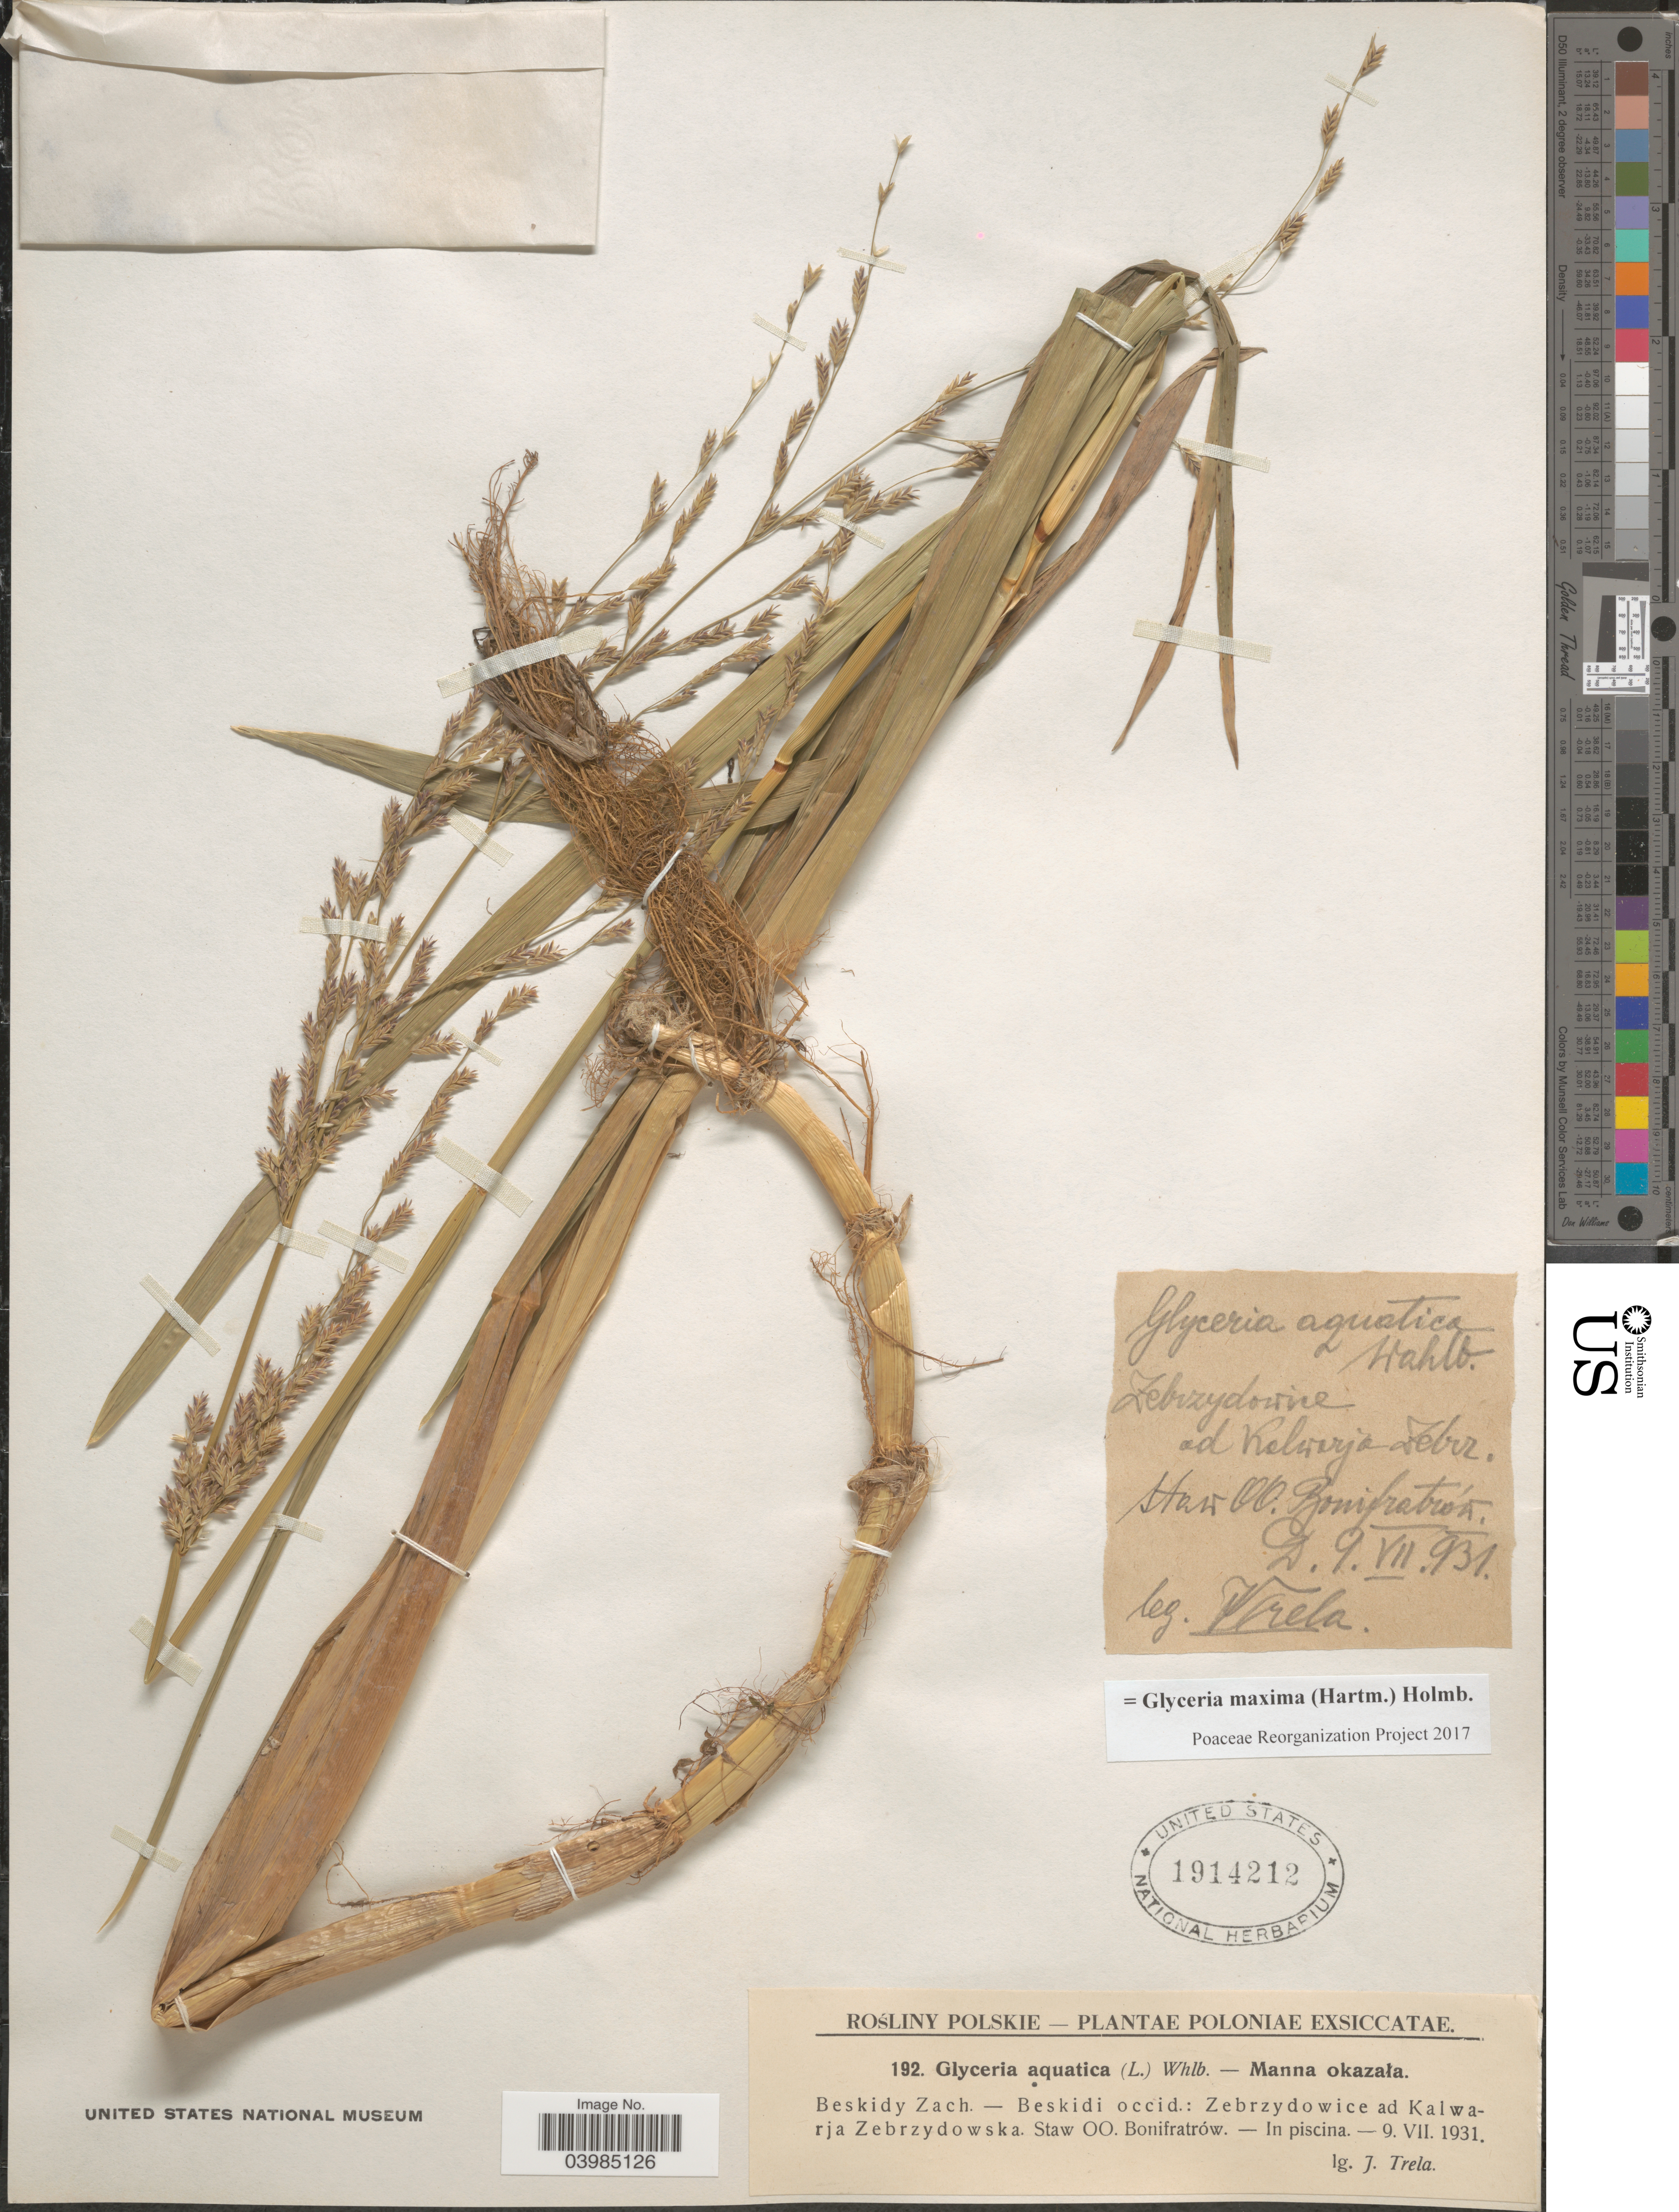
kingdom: Plantae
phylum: Tracheophyta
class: Liliopsida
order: Poales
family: Poaceae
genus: Glyceria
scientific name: Glyceria maxima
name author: (Hartm.) Holmb.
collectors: J. Trela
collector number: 192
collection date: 1931-07-09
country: Poland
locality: Poloniae. Beskidy Zach.- Beskidi occid.: Zebrzydowice ad Kalwarja Zebrzydowska. Staw OO. Bonifratrów. - In piscina.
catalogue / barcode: US 1914212